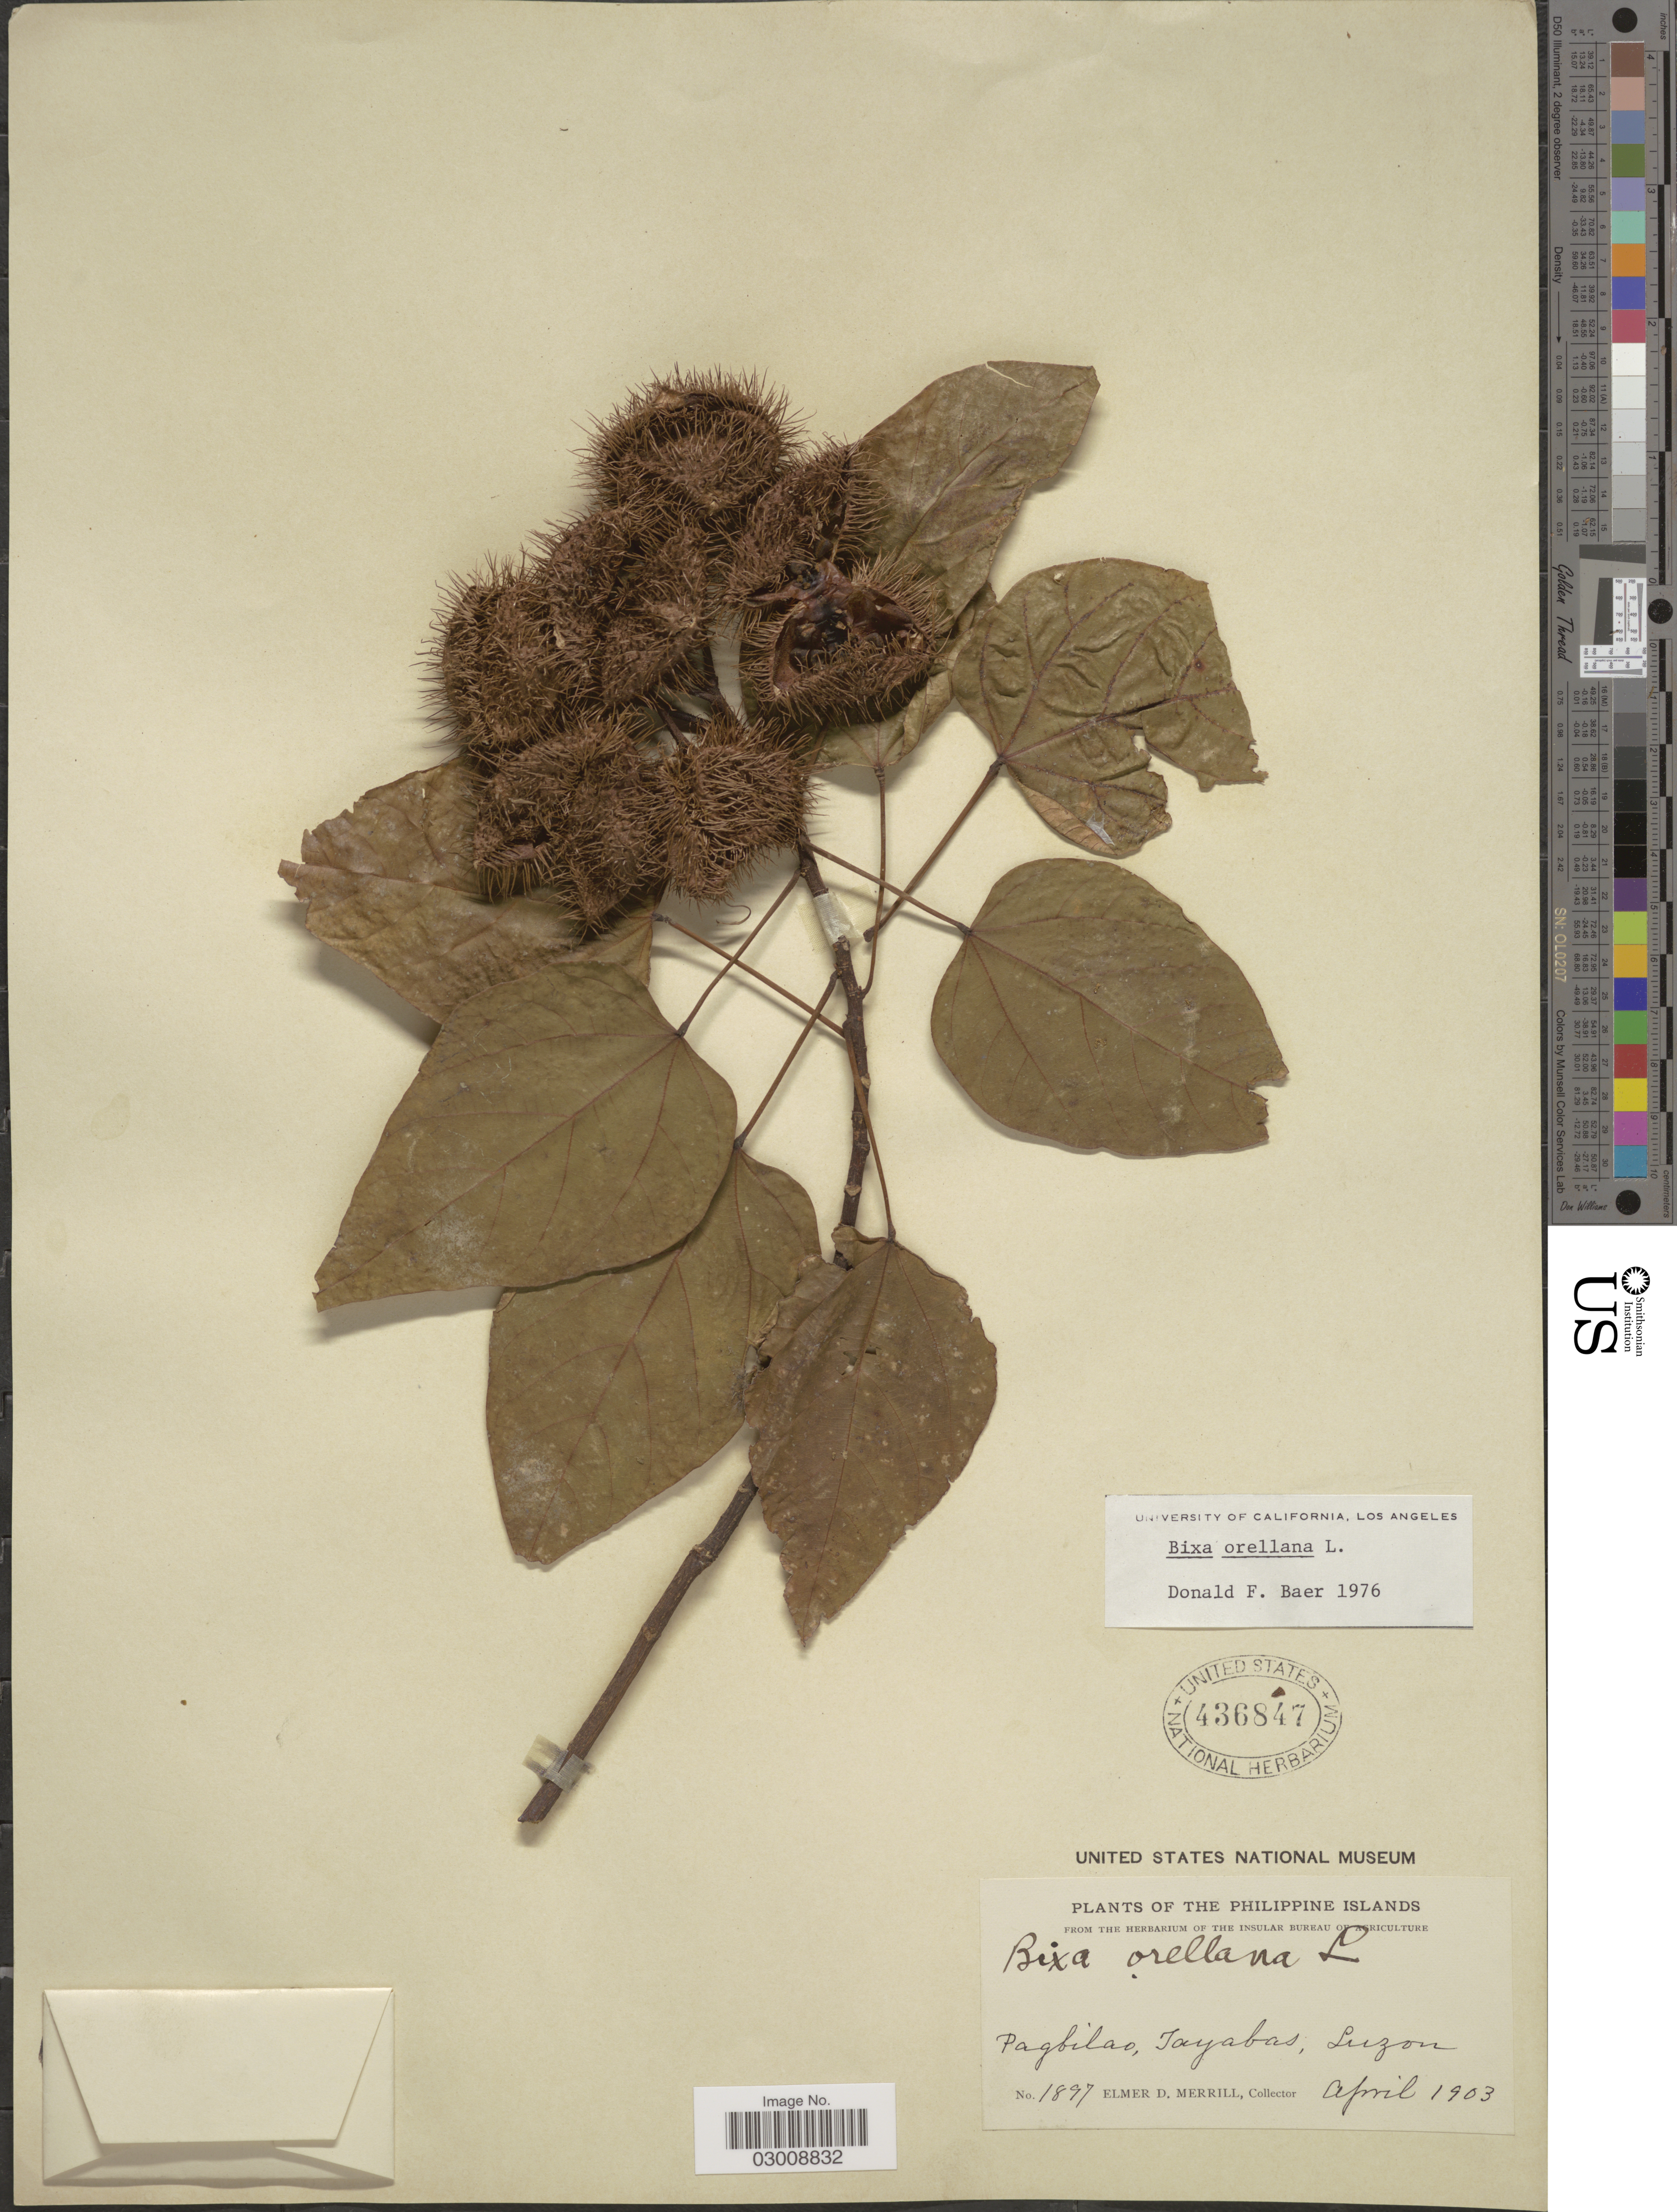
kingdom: Plantae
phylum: Tracheophyta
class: Magnoliopsida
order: Malvales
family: Bixaceae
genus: Bixa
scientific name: Bixa orellana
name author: L.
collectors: E. D. Merrill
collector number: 1897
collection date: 1903-04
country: Philippines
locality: The Philippine Islands. Pagbilao, Tayabas, Luzon.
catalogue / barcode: US 436847